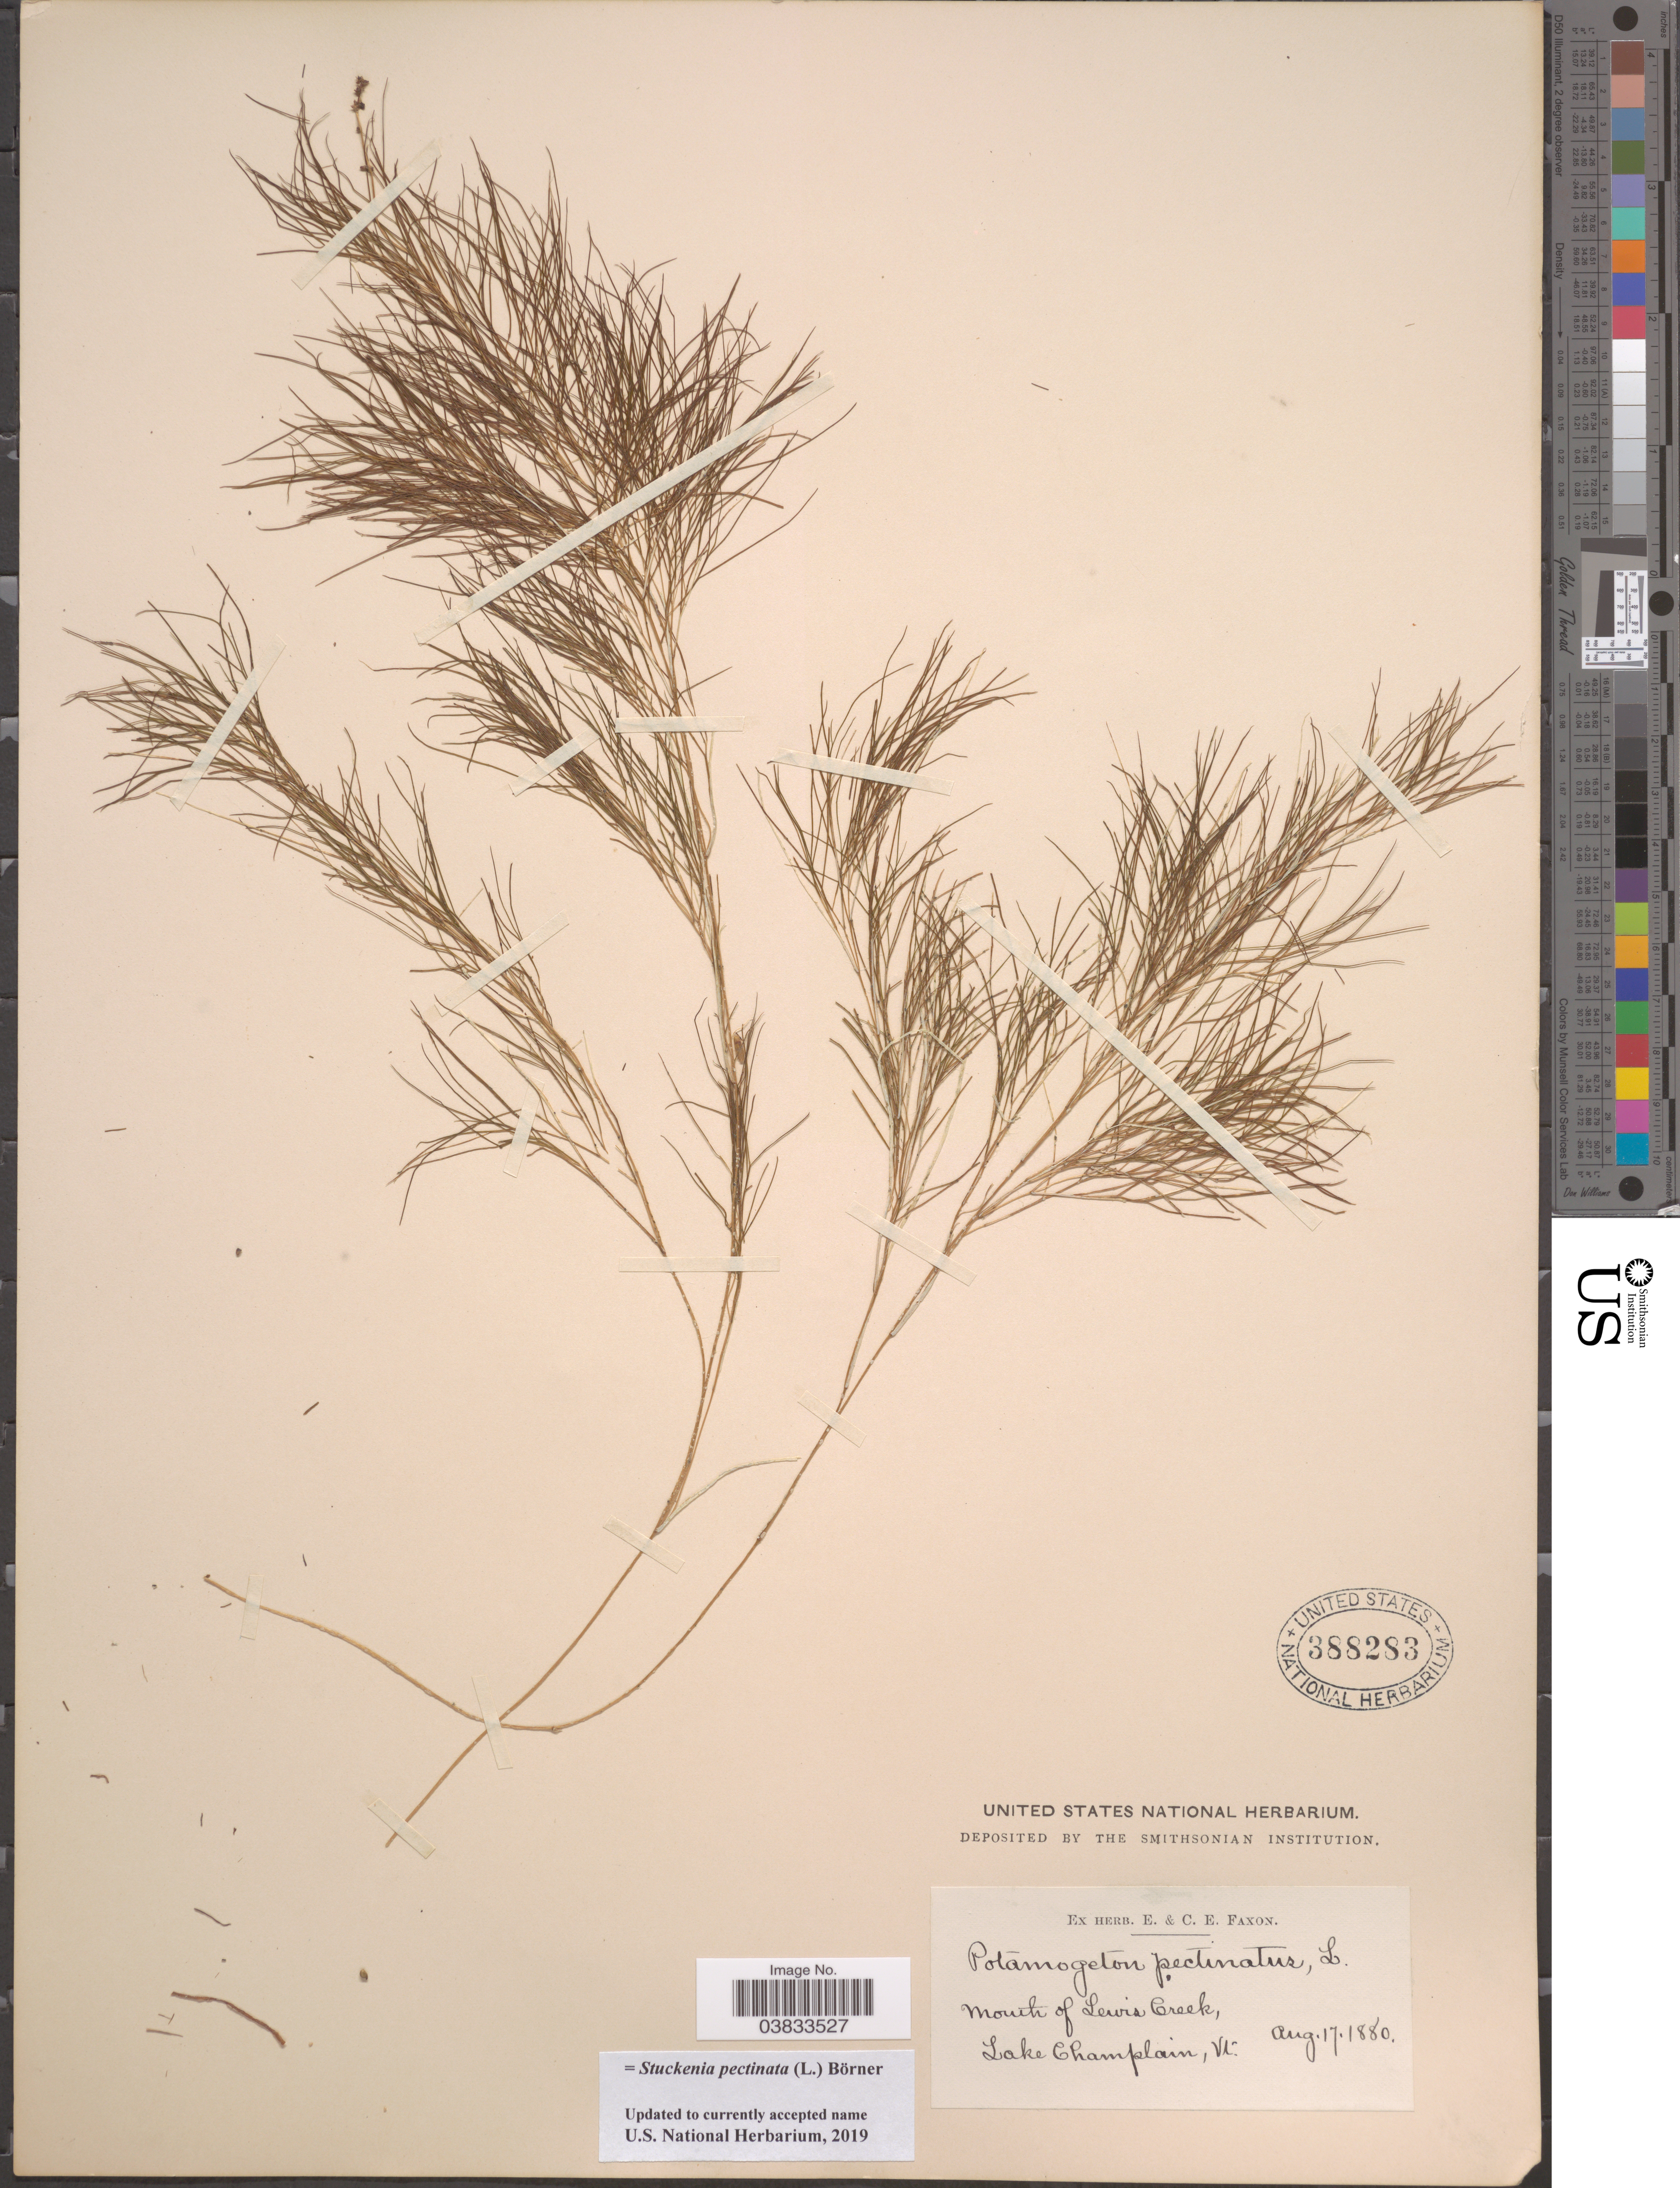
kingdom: Plantae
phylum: Tracheophyta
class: Liliopsida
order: Alismatales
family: Potamogetonaceae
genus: Stuckenia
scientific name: Stuckenia pectinata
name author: (L.) Börner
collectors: ex herb. E. & C.E. Faxon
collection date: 1880-08-17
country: United States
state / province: Vermont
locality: Mouth of Lewis Creek, Lake Champlain.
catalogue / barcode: US 388283